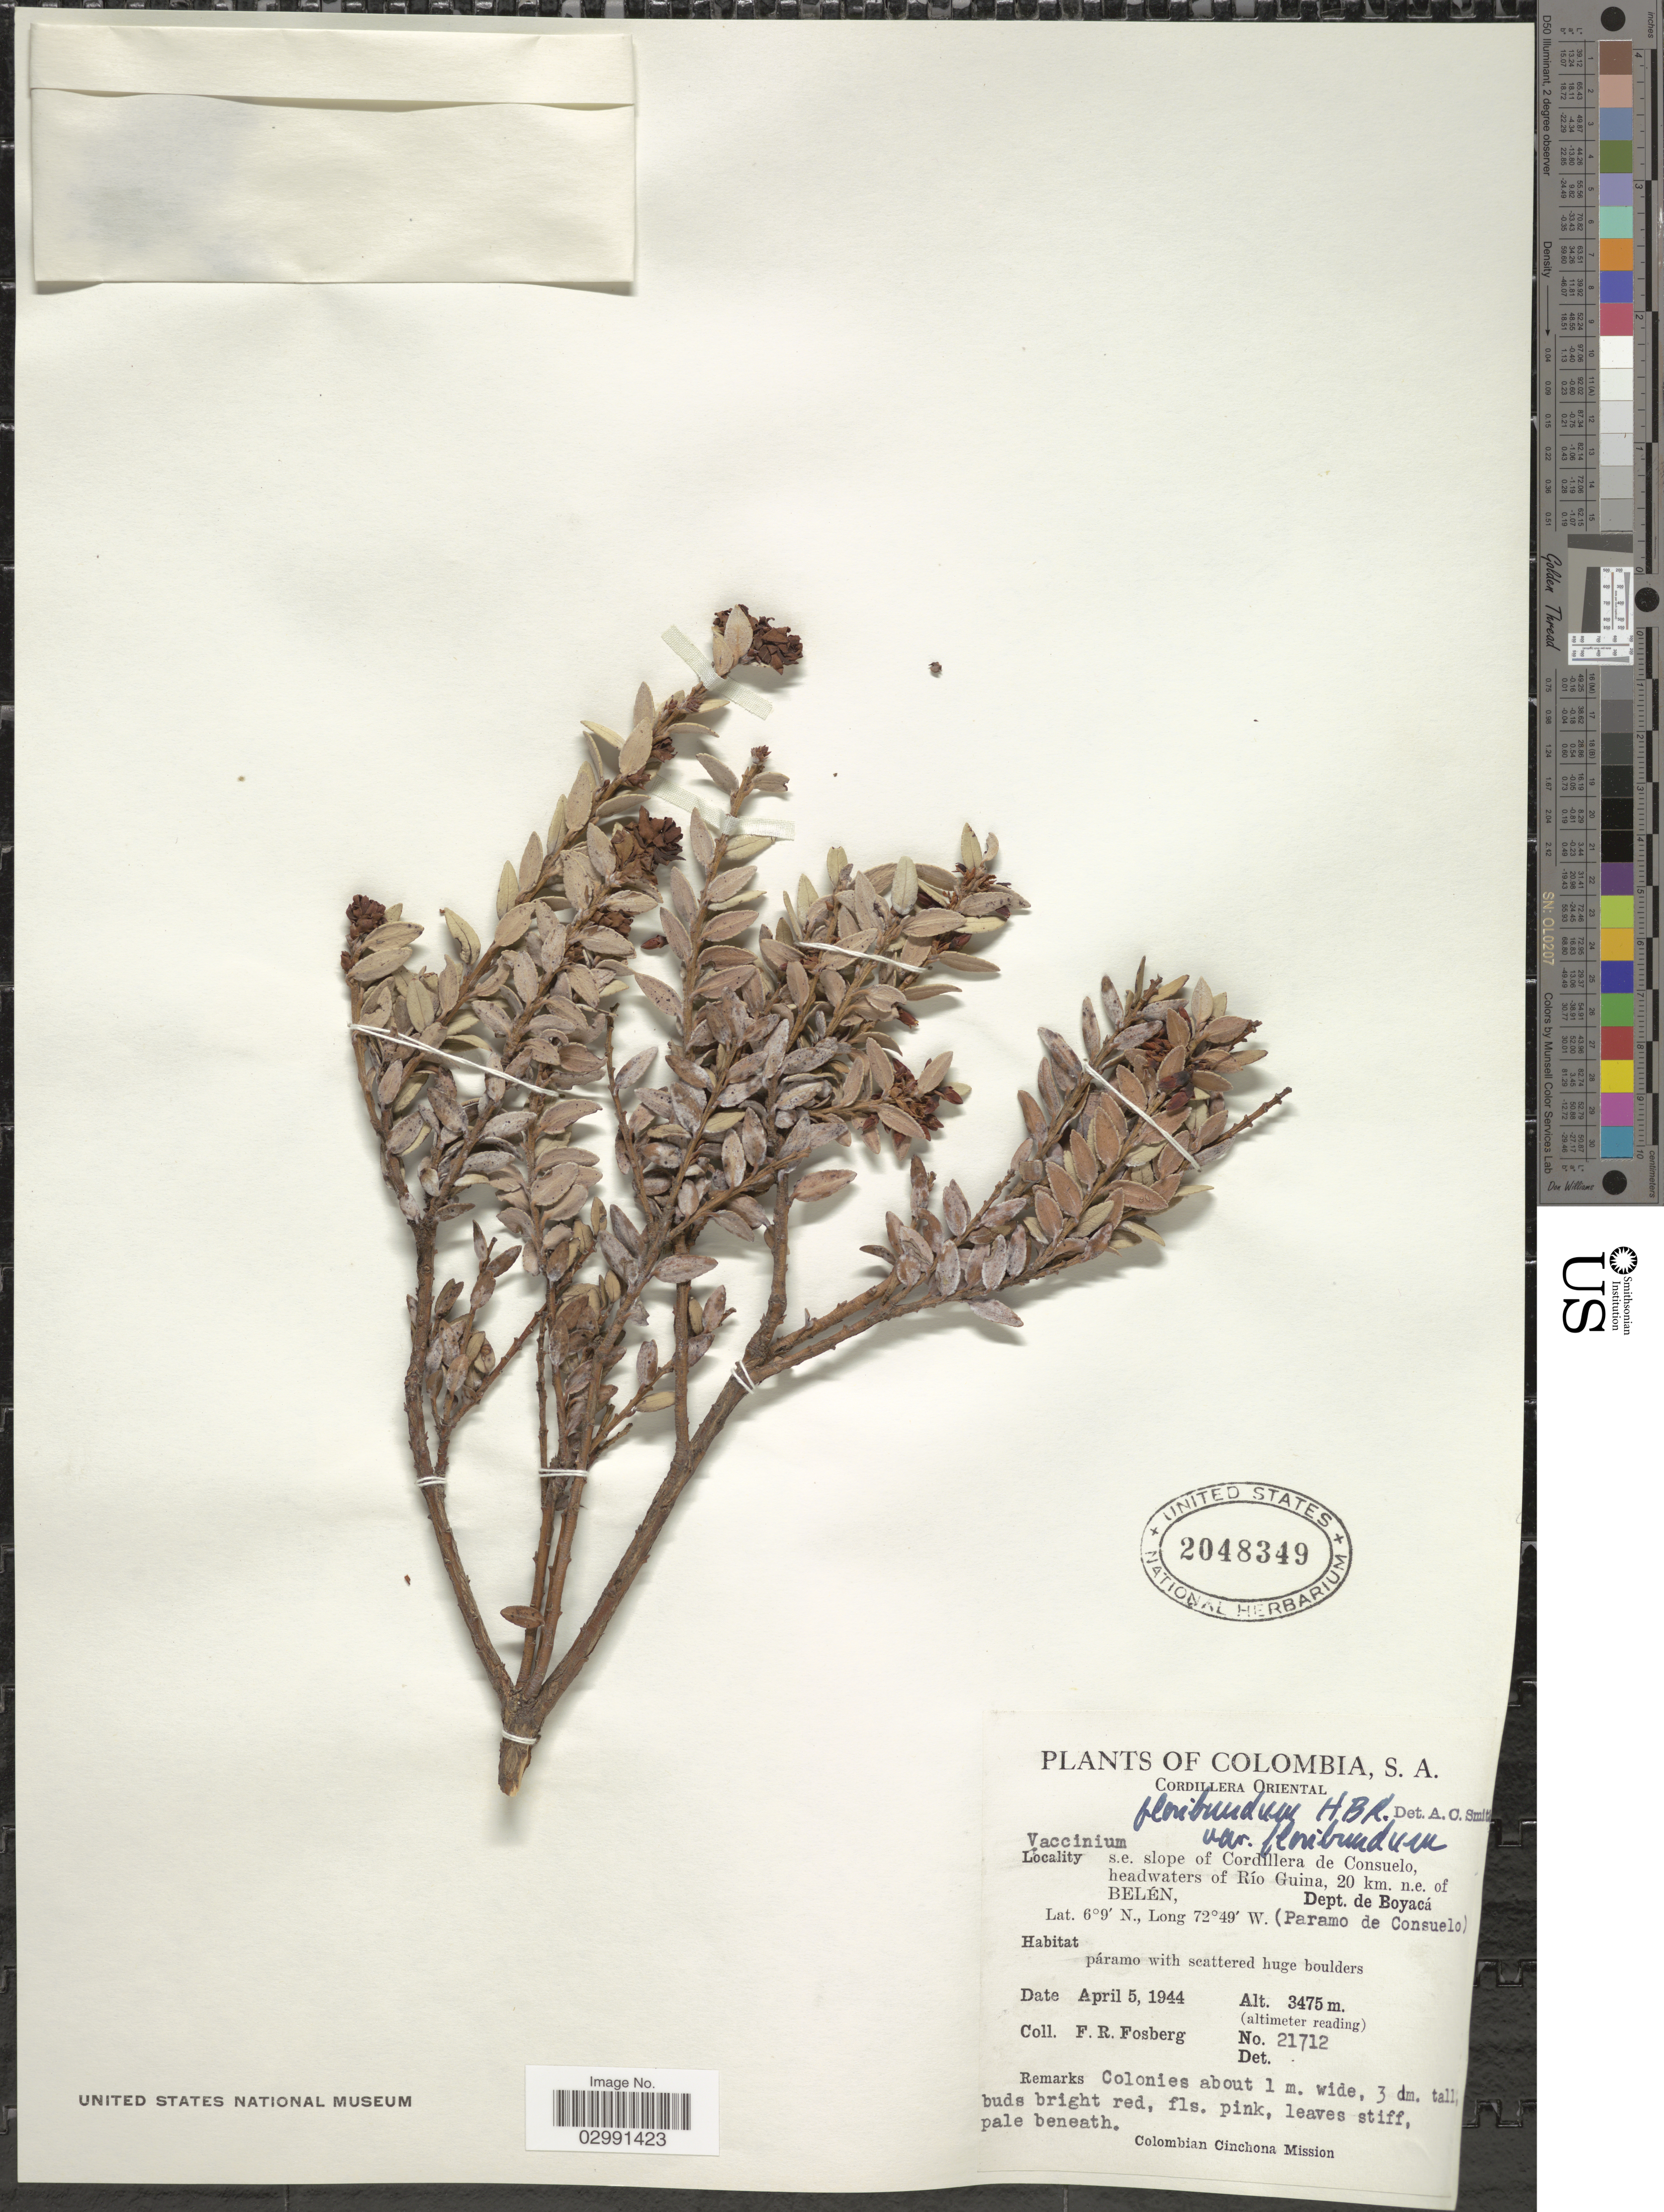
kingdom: Plantae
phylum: Tracheophyta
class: Magnoliopsida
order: Ericales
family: Ericaceae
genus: Vaccinium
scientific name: Vaccinium floribundum var. floribundum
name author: Kunth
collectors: F. R. Fosberg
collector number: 21712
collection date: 1944-04-05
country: Colombia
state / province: Boyacá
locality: Cordillera Oriental. s.e. slope of Cordillera de Consuelo, headwaters of Río Guina, 20 km. n.e. of Belén, Dept. de Boyacá. (Paramo de Consuelo).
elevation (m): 3475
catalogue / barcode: US 2048349